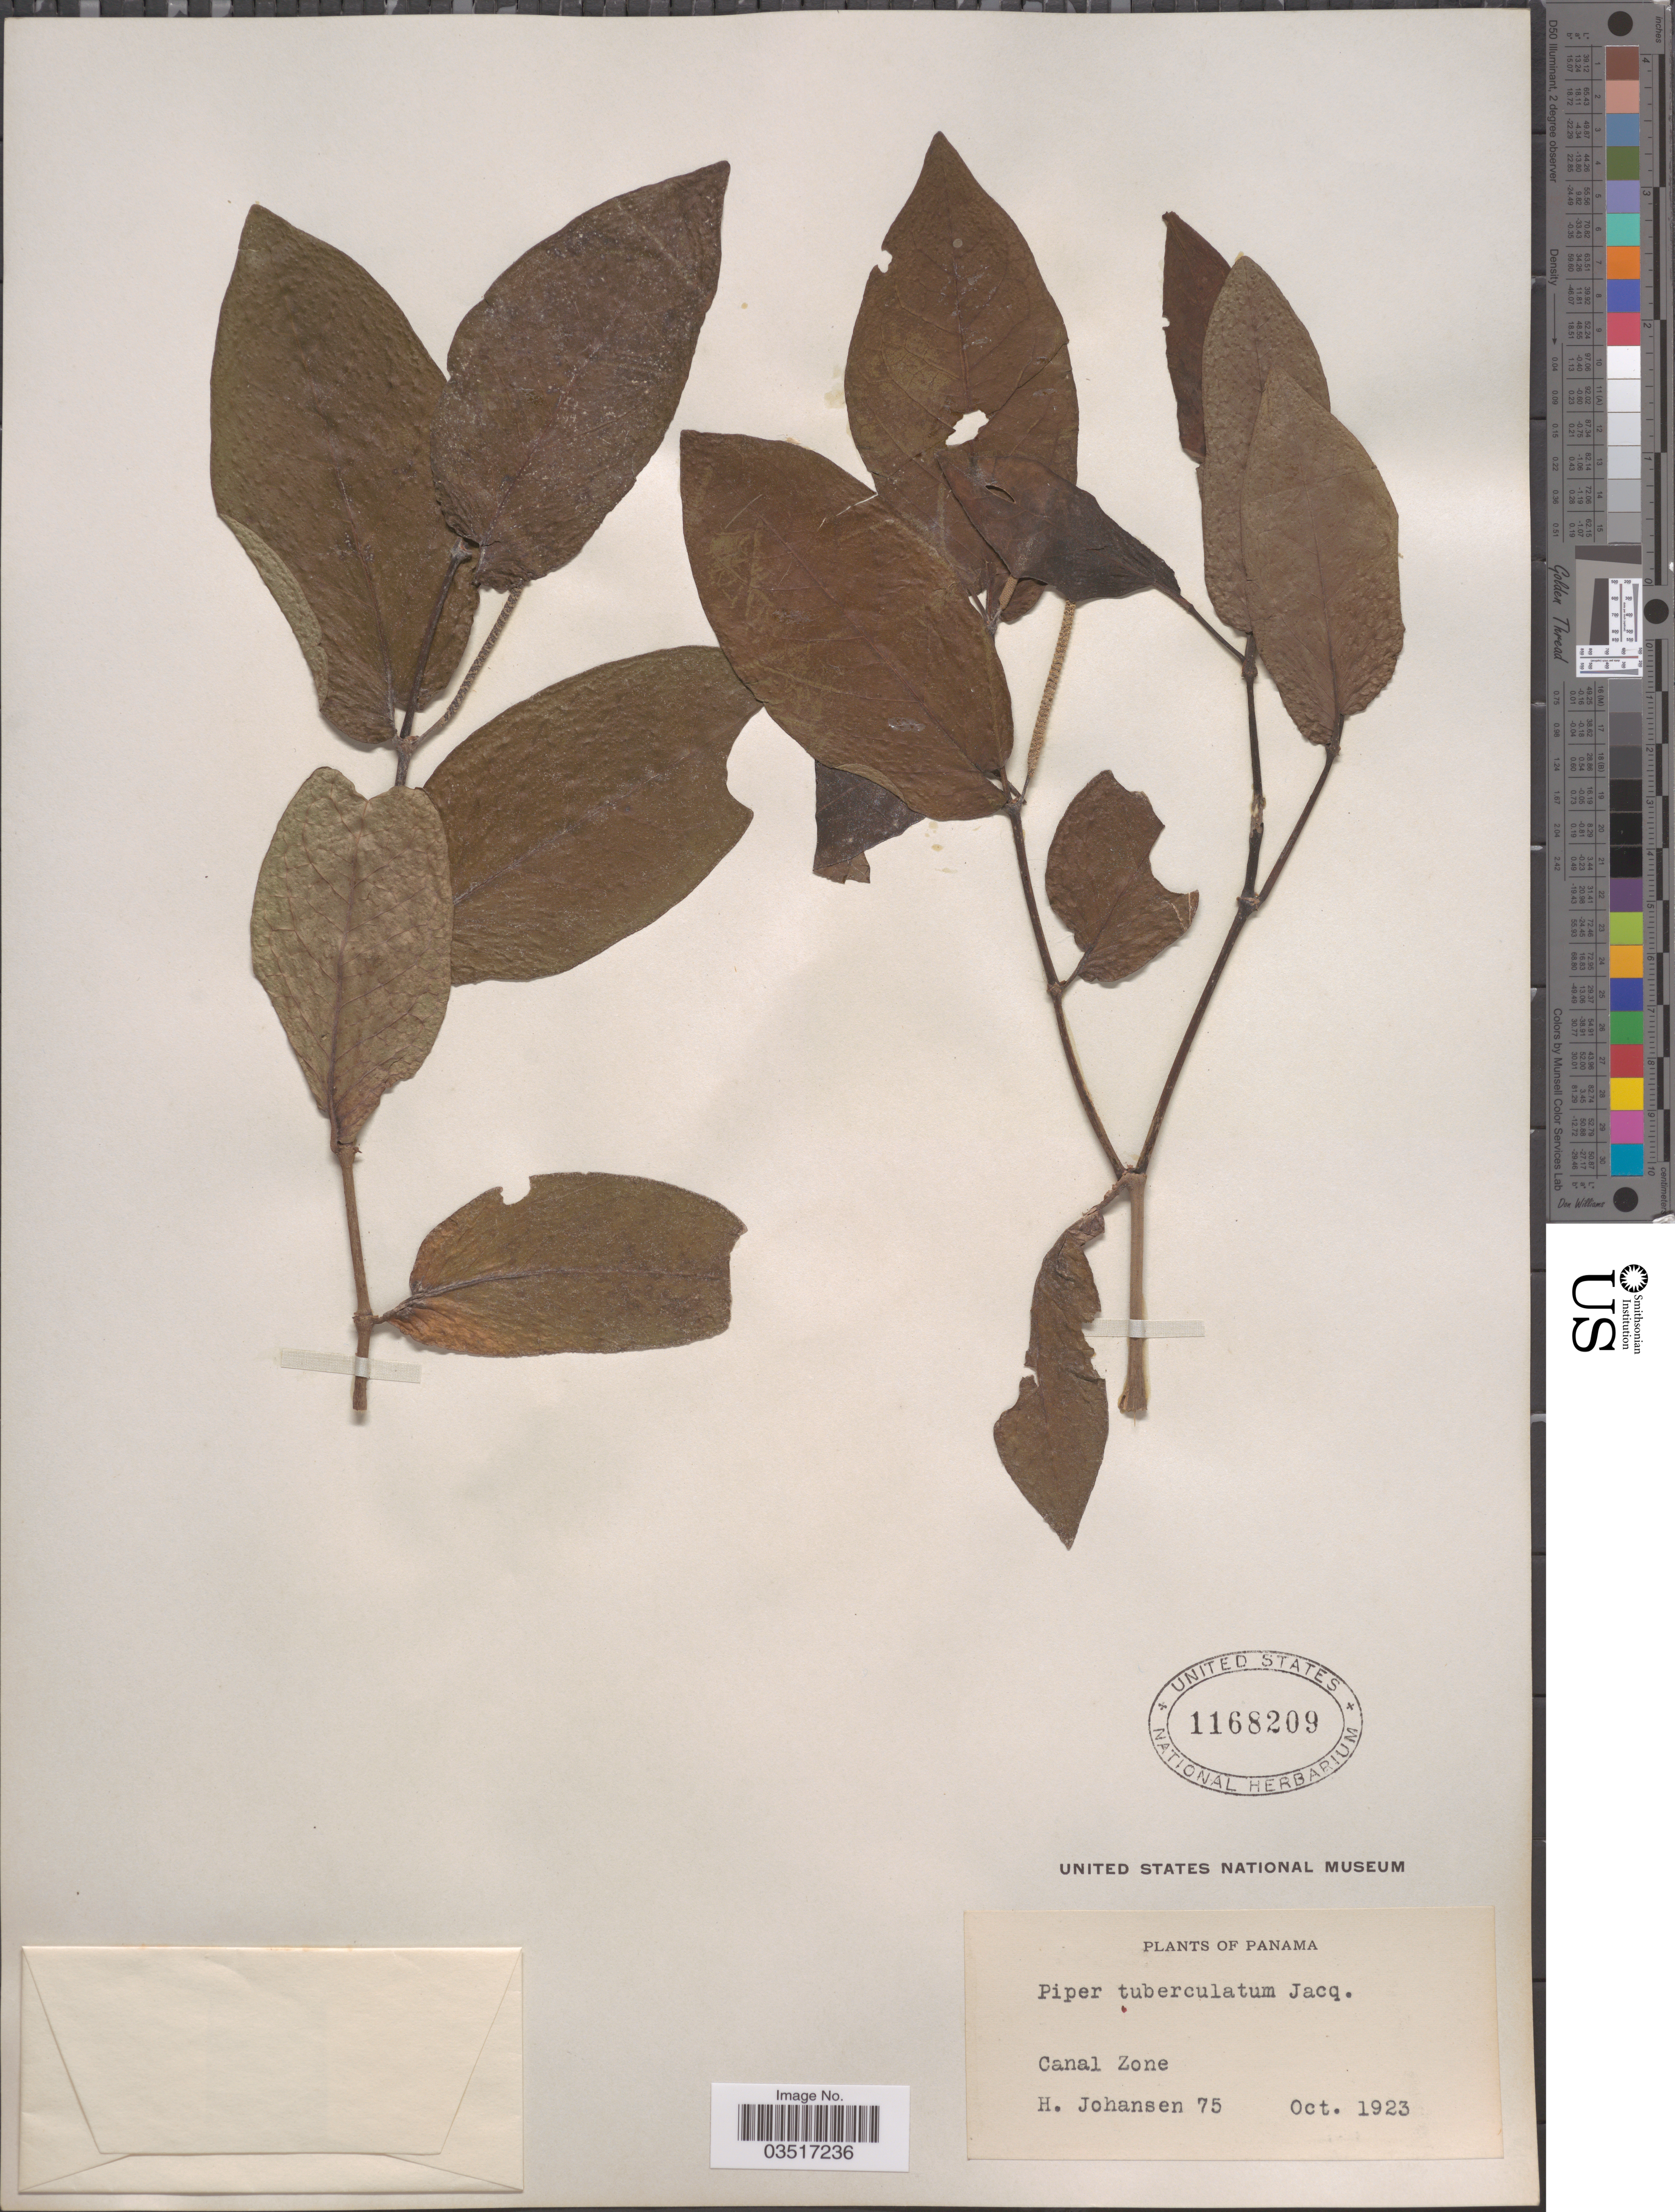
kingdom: Plantae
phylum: Tracheophyta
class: Magnoliopsida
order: Piperales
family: Piperaceae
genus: Piper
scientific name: Piper tuberculatum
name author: Jacq.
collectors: H. Johansen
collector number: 75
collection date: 1923-10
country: Panama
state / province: Colón / Panamá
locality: Canal Zone.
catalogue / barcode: US 1168209